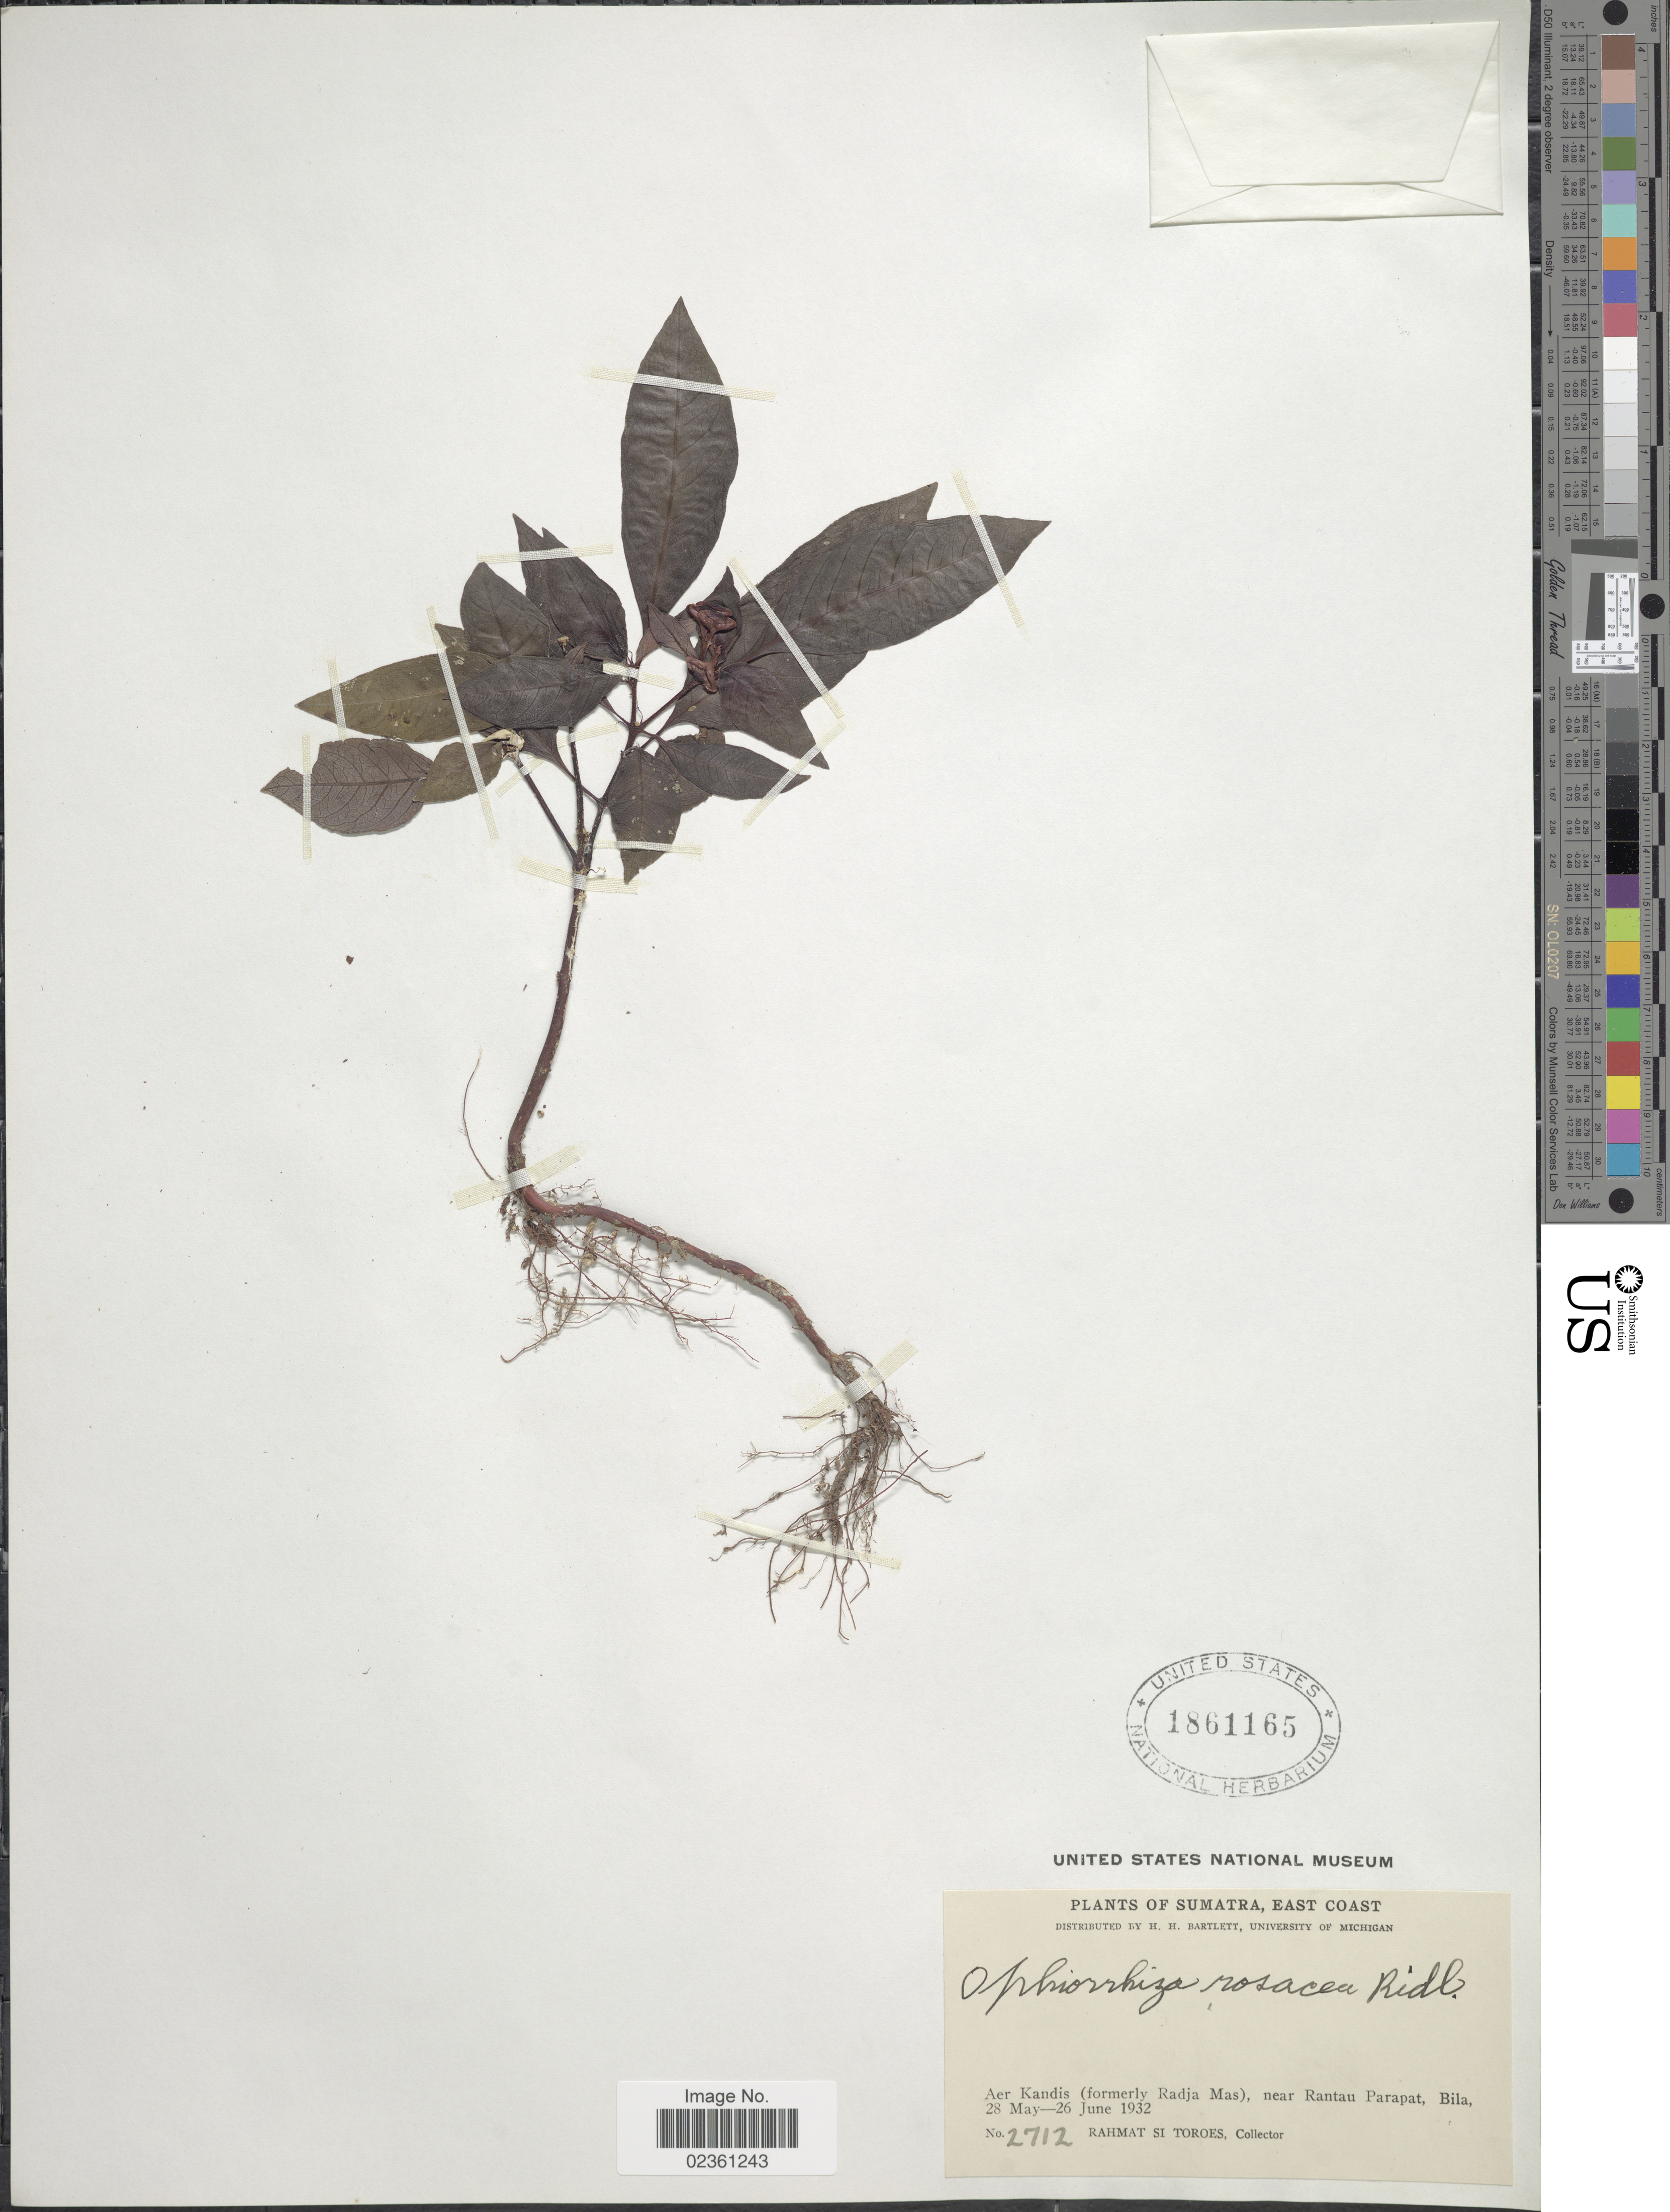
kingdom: Plantae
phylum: Tracheophyta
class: Magnoliopsida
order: Gentianales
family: Rubiaceae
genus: Ophiorrhiza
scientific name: Ophiorrhiza rosacea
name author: Ridl.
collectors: Rahmat Si Boeea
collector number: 2712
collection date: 1932-05-28/1932-06-26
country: Indonesia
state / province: Sumatra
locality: East Coast, Aer Kandis (formerly Radja Mas), near Rantau Parapat, Bila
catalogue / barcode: US 861165